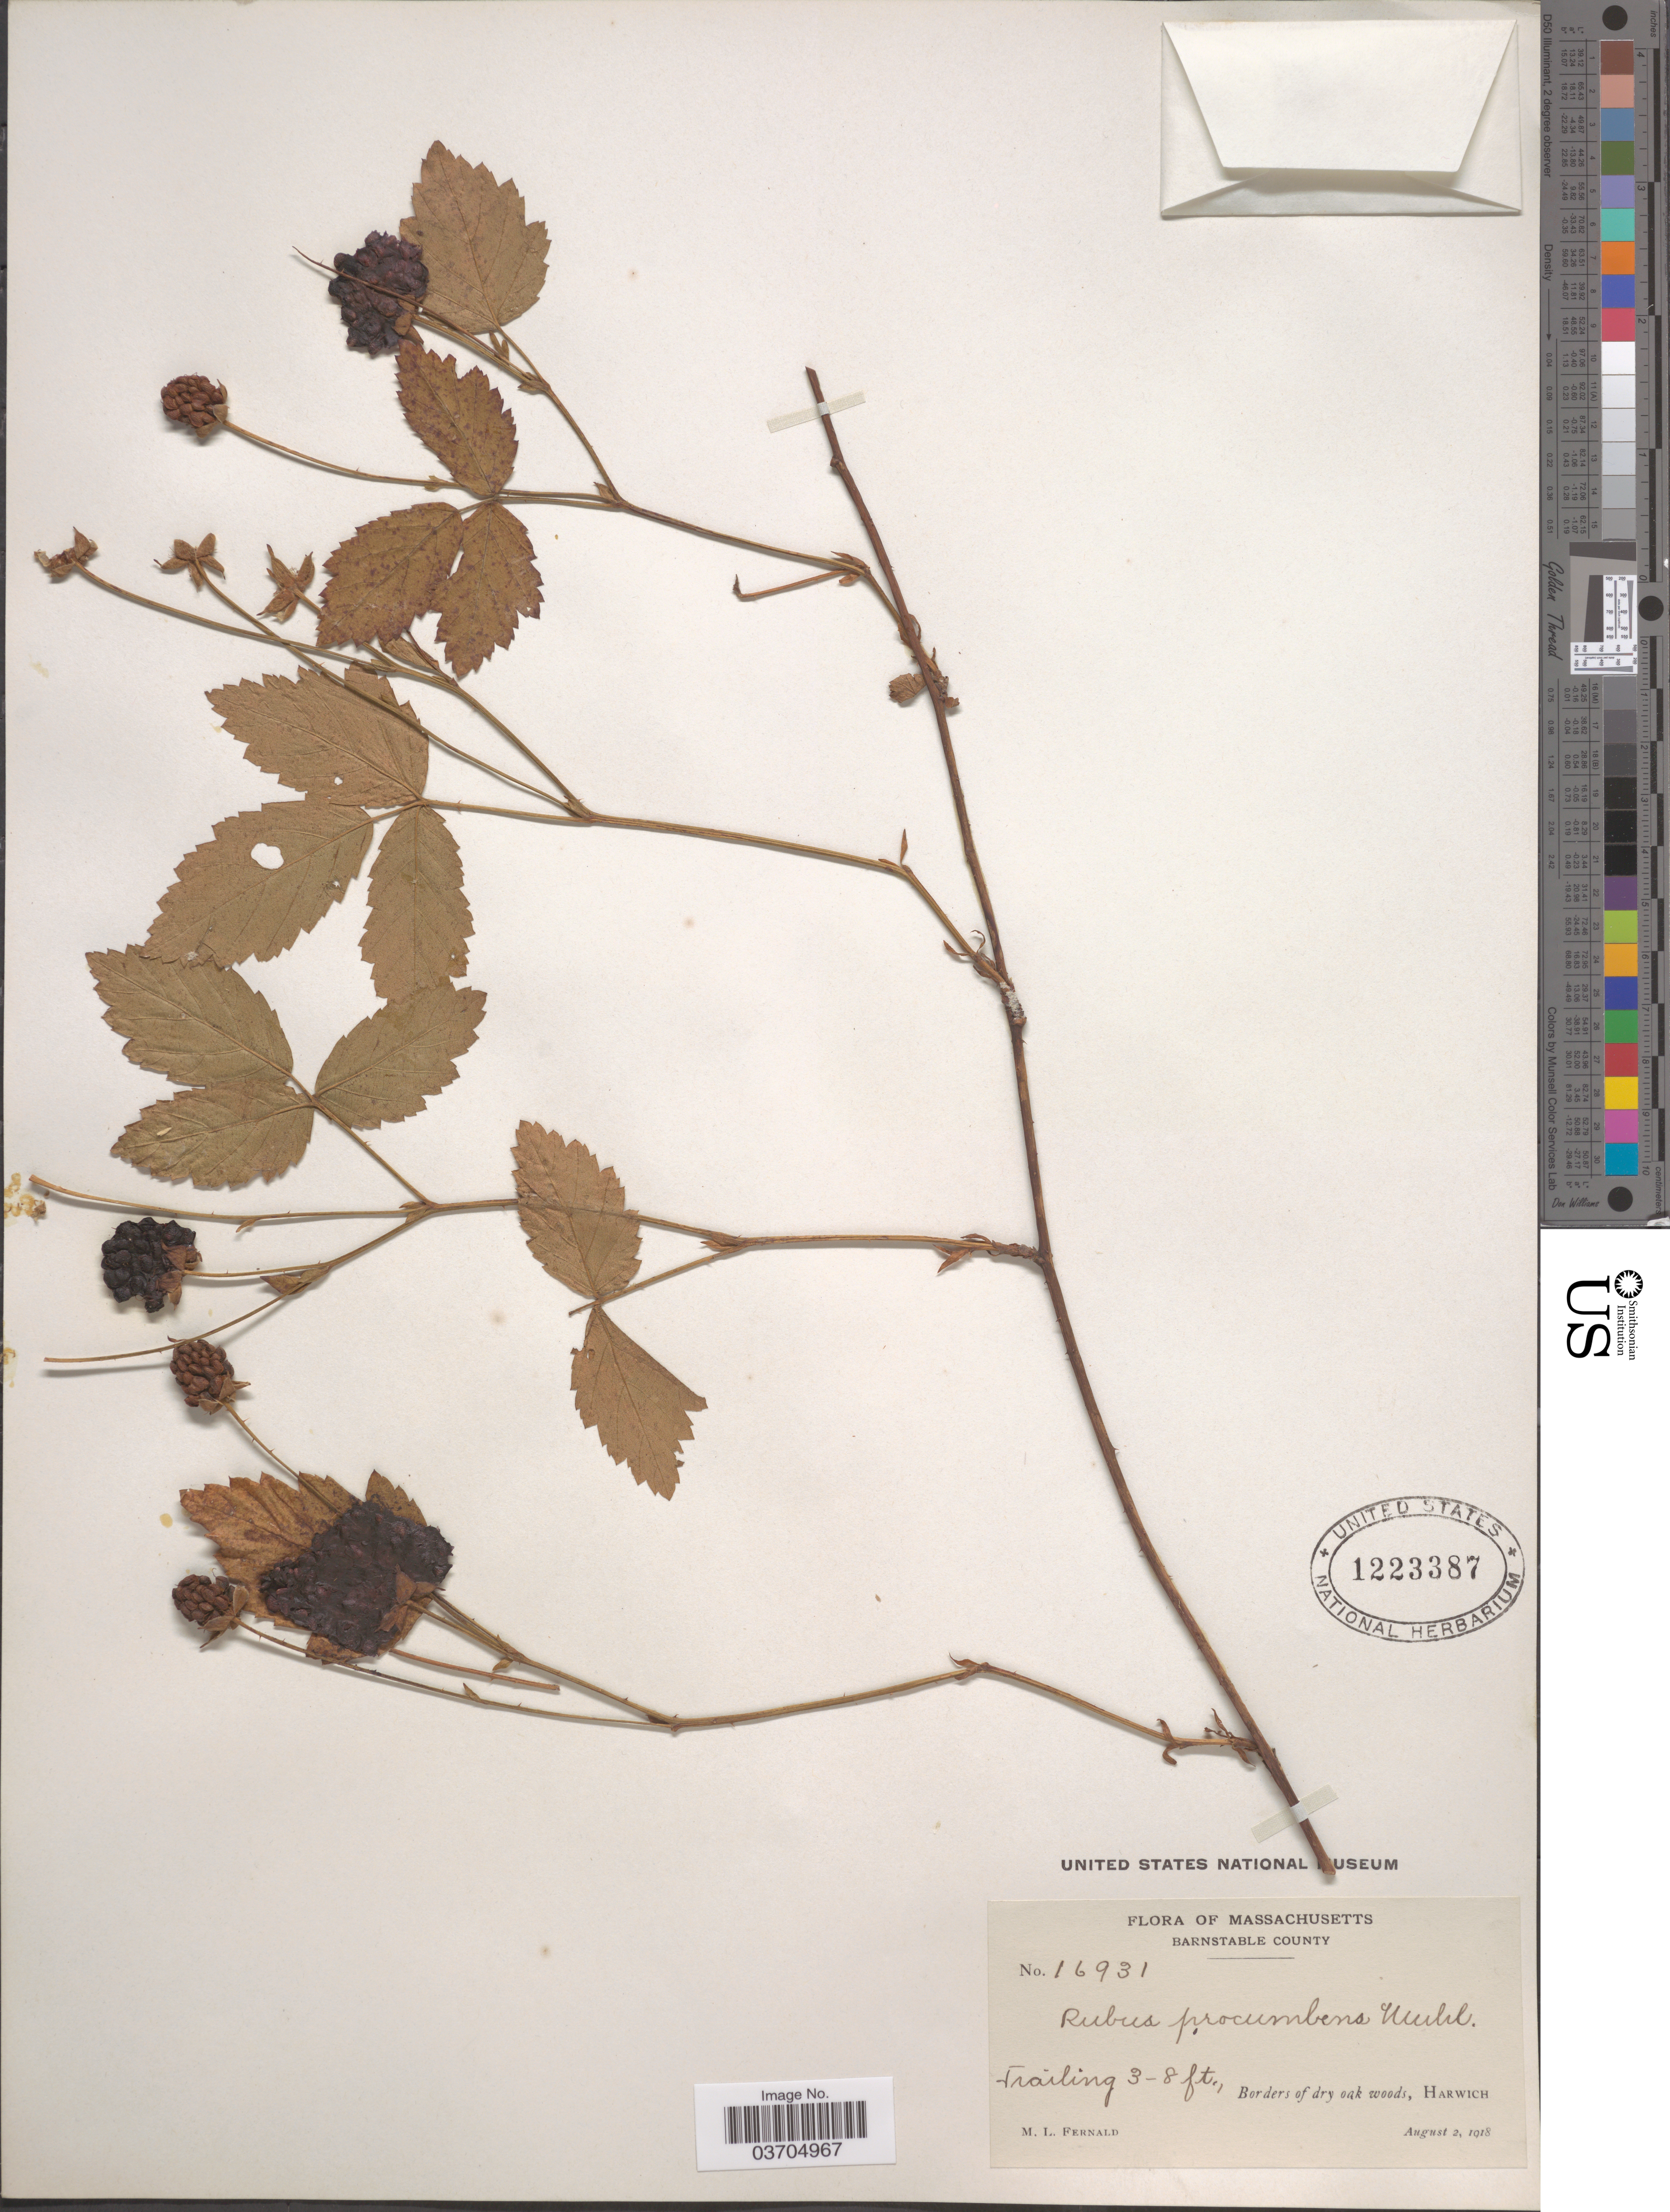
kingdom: Plantae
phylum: Tracheophyta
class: Magnoliopsida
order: Rosales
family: Rosaceae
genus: Rubus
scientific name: Rubus procumbens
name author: Muhl.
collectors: M. L. Fernald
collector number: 16931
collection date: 1918-08-02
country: United States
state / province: Massachusetts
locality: Barnstable County. Harwich.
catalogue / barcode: US 1223387